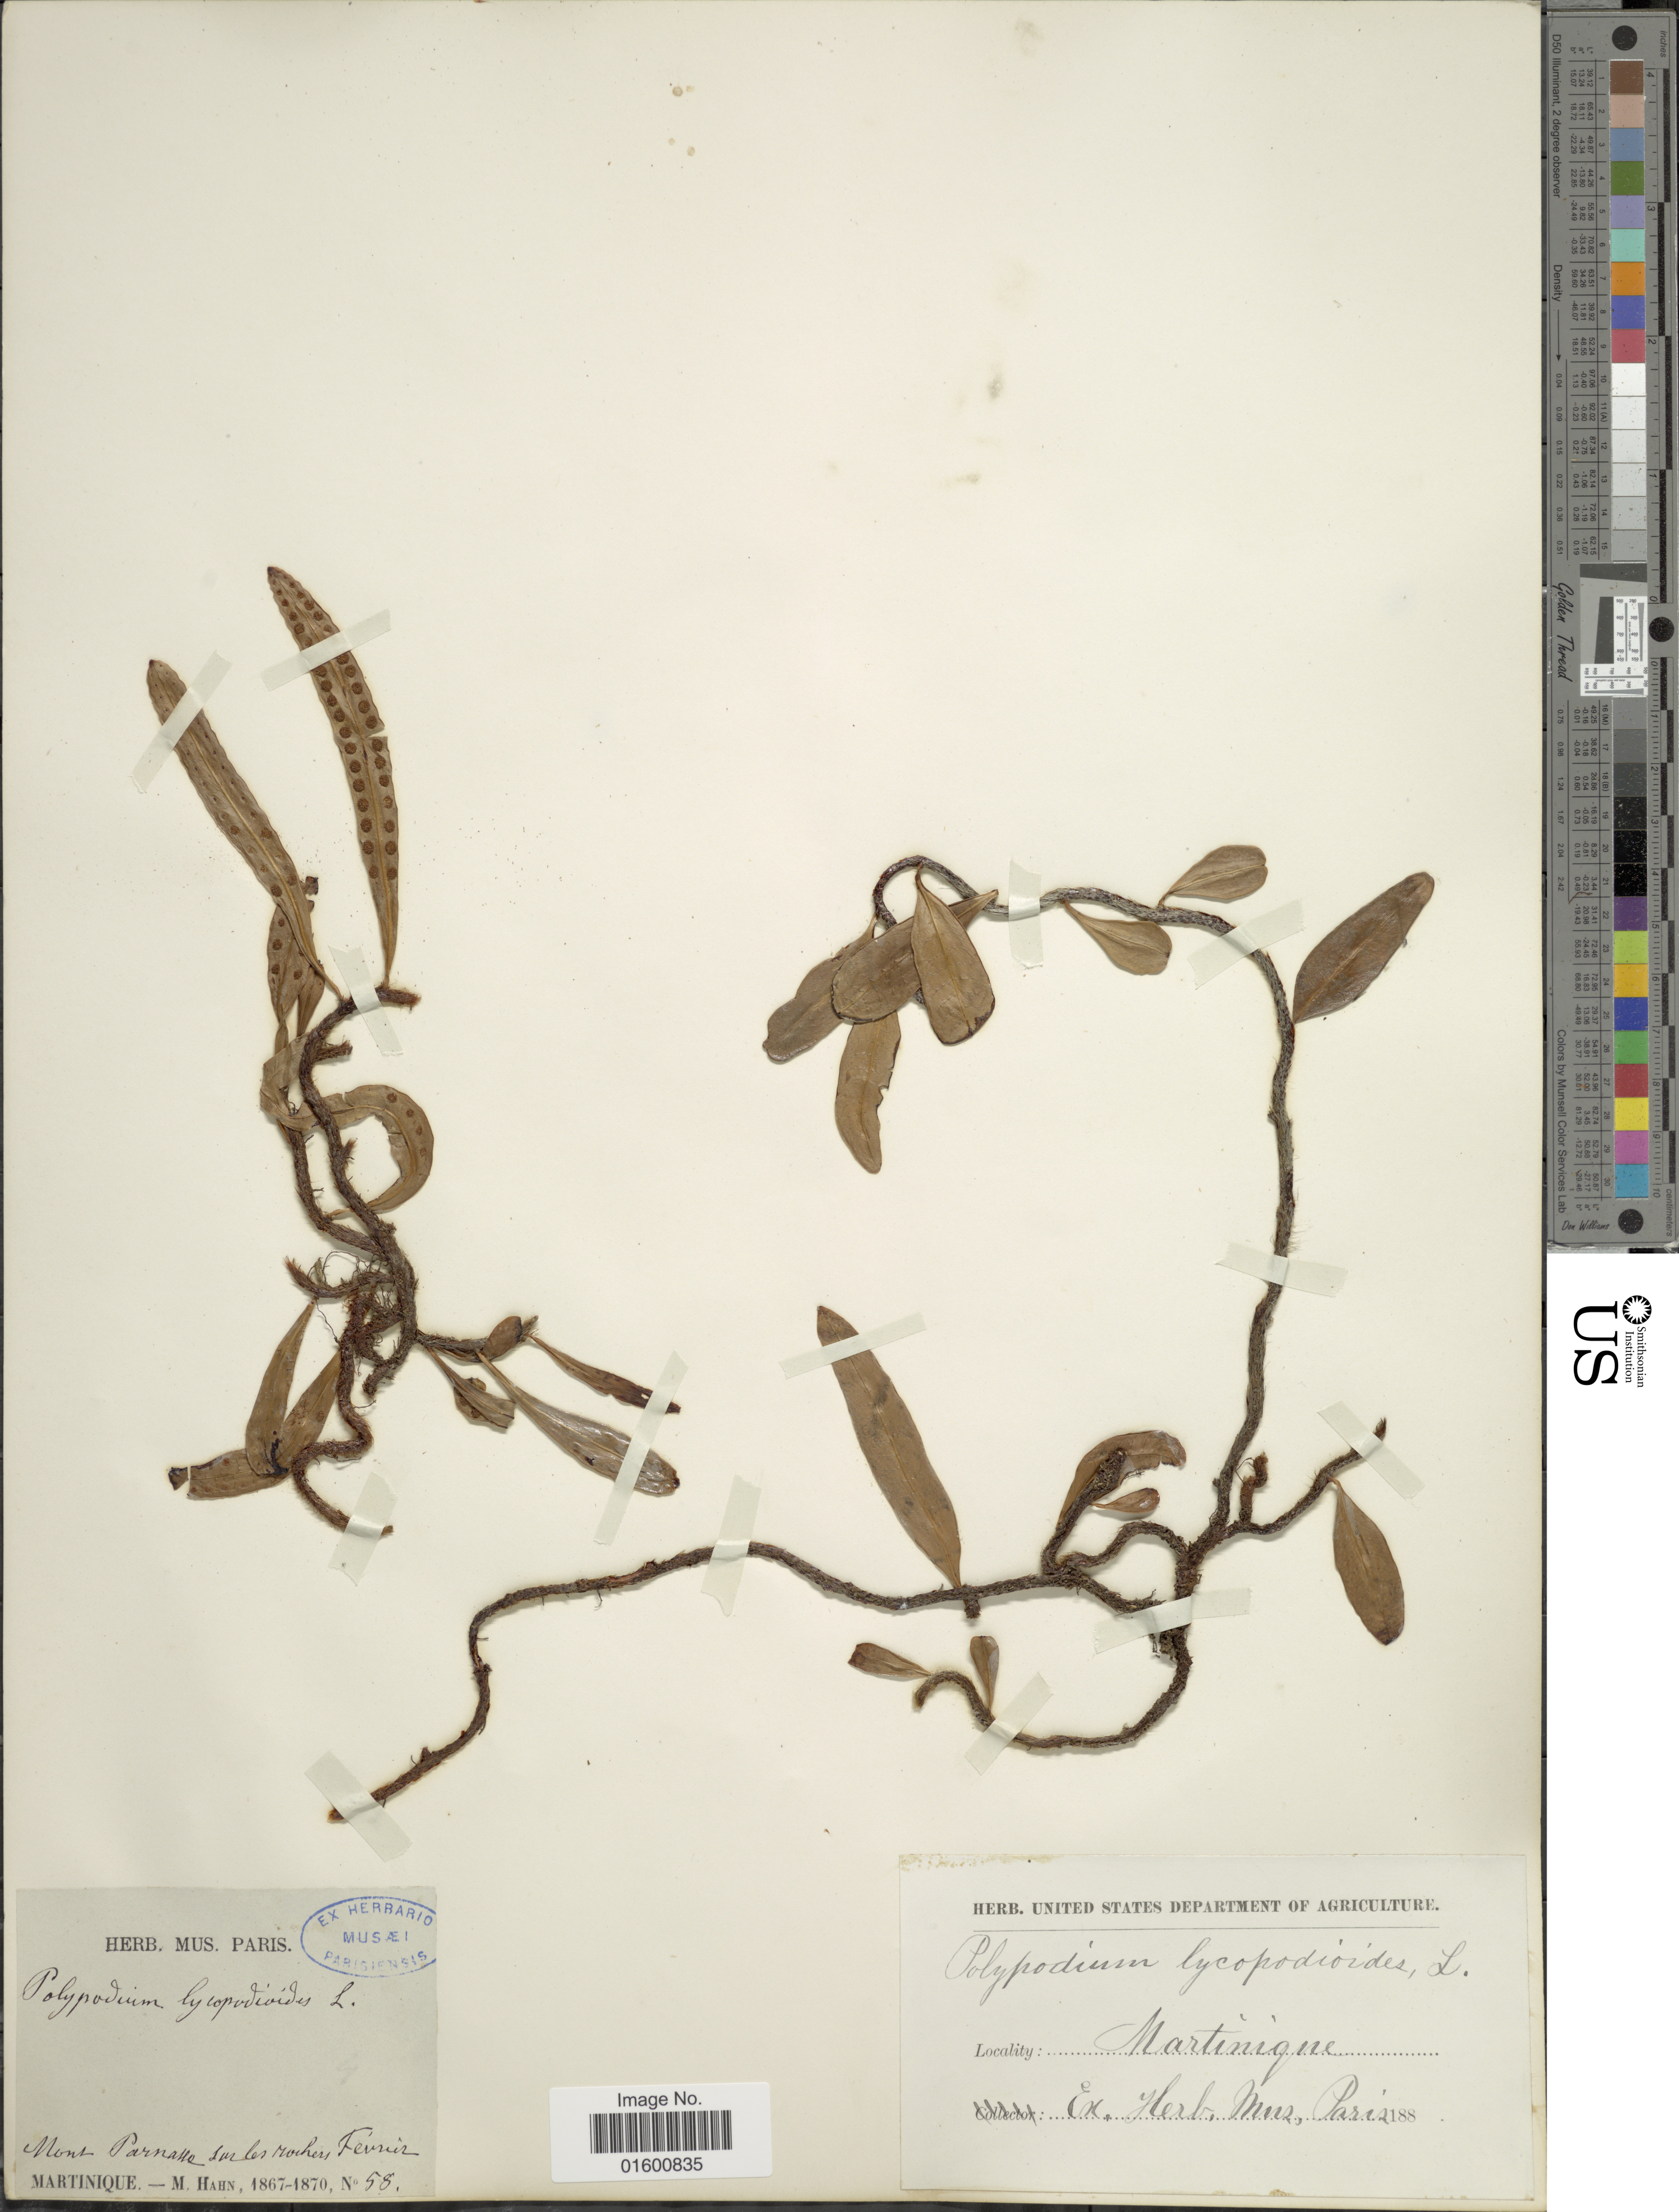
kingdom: Plantae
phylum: Tracheophyta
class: Polypodiopsida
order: Polypodiales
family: Polypodiaceae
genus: Microgramma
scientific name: Microgramma lycopodioides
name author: (L.) Copel.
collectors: M. Hahn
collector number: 58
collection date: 1867/1870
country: Martinique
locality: Mont Parnasse, sur les rochers